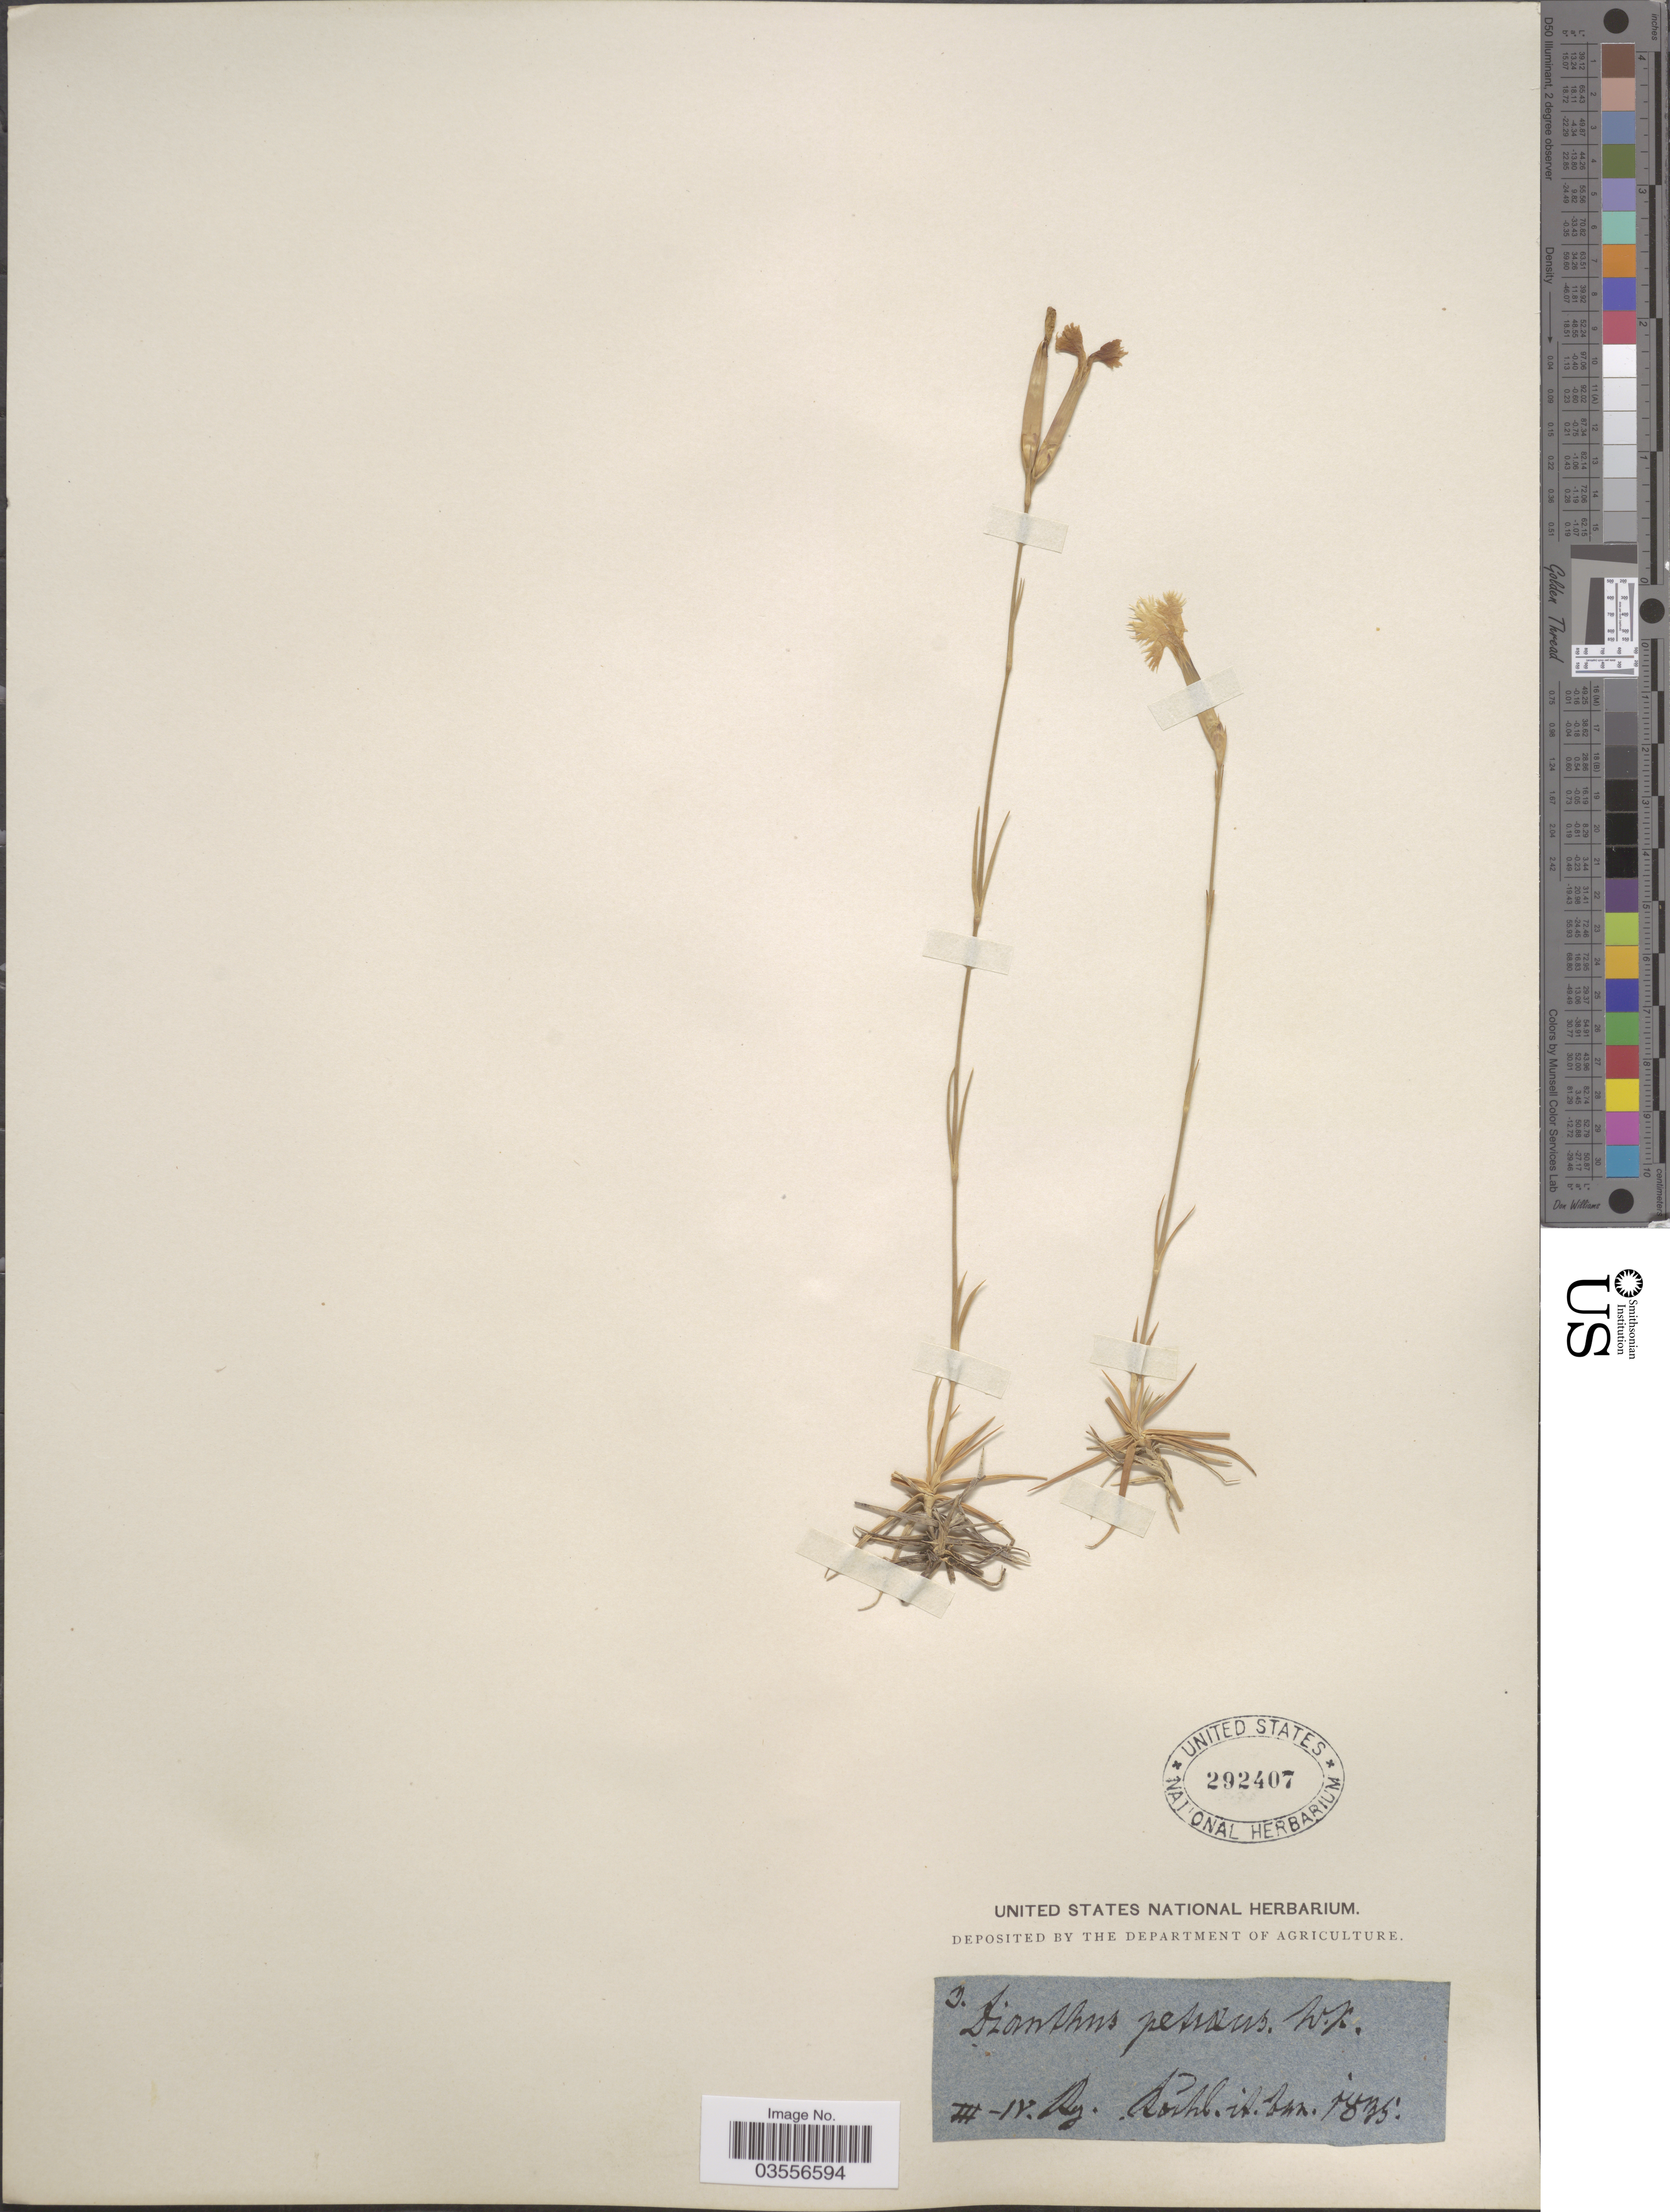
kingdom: Plantae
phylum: Tracheophyta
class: Magnoliopsida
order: Caryophyllales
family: Caryophyllaceae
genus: Dianthus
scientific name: Dianthus petraeus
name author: Waldst. & Kit.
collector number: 3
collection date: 1835-03/1835-04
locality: Rochl. it. van. [interpreted] [unsure placement]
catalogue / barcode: US 292407